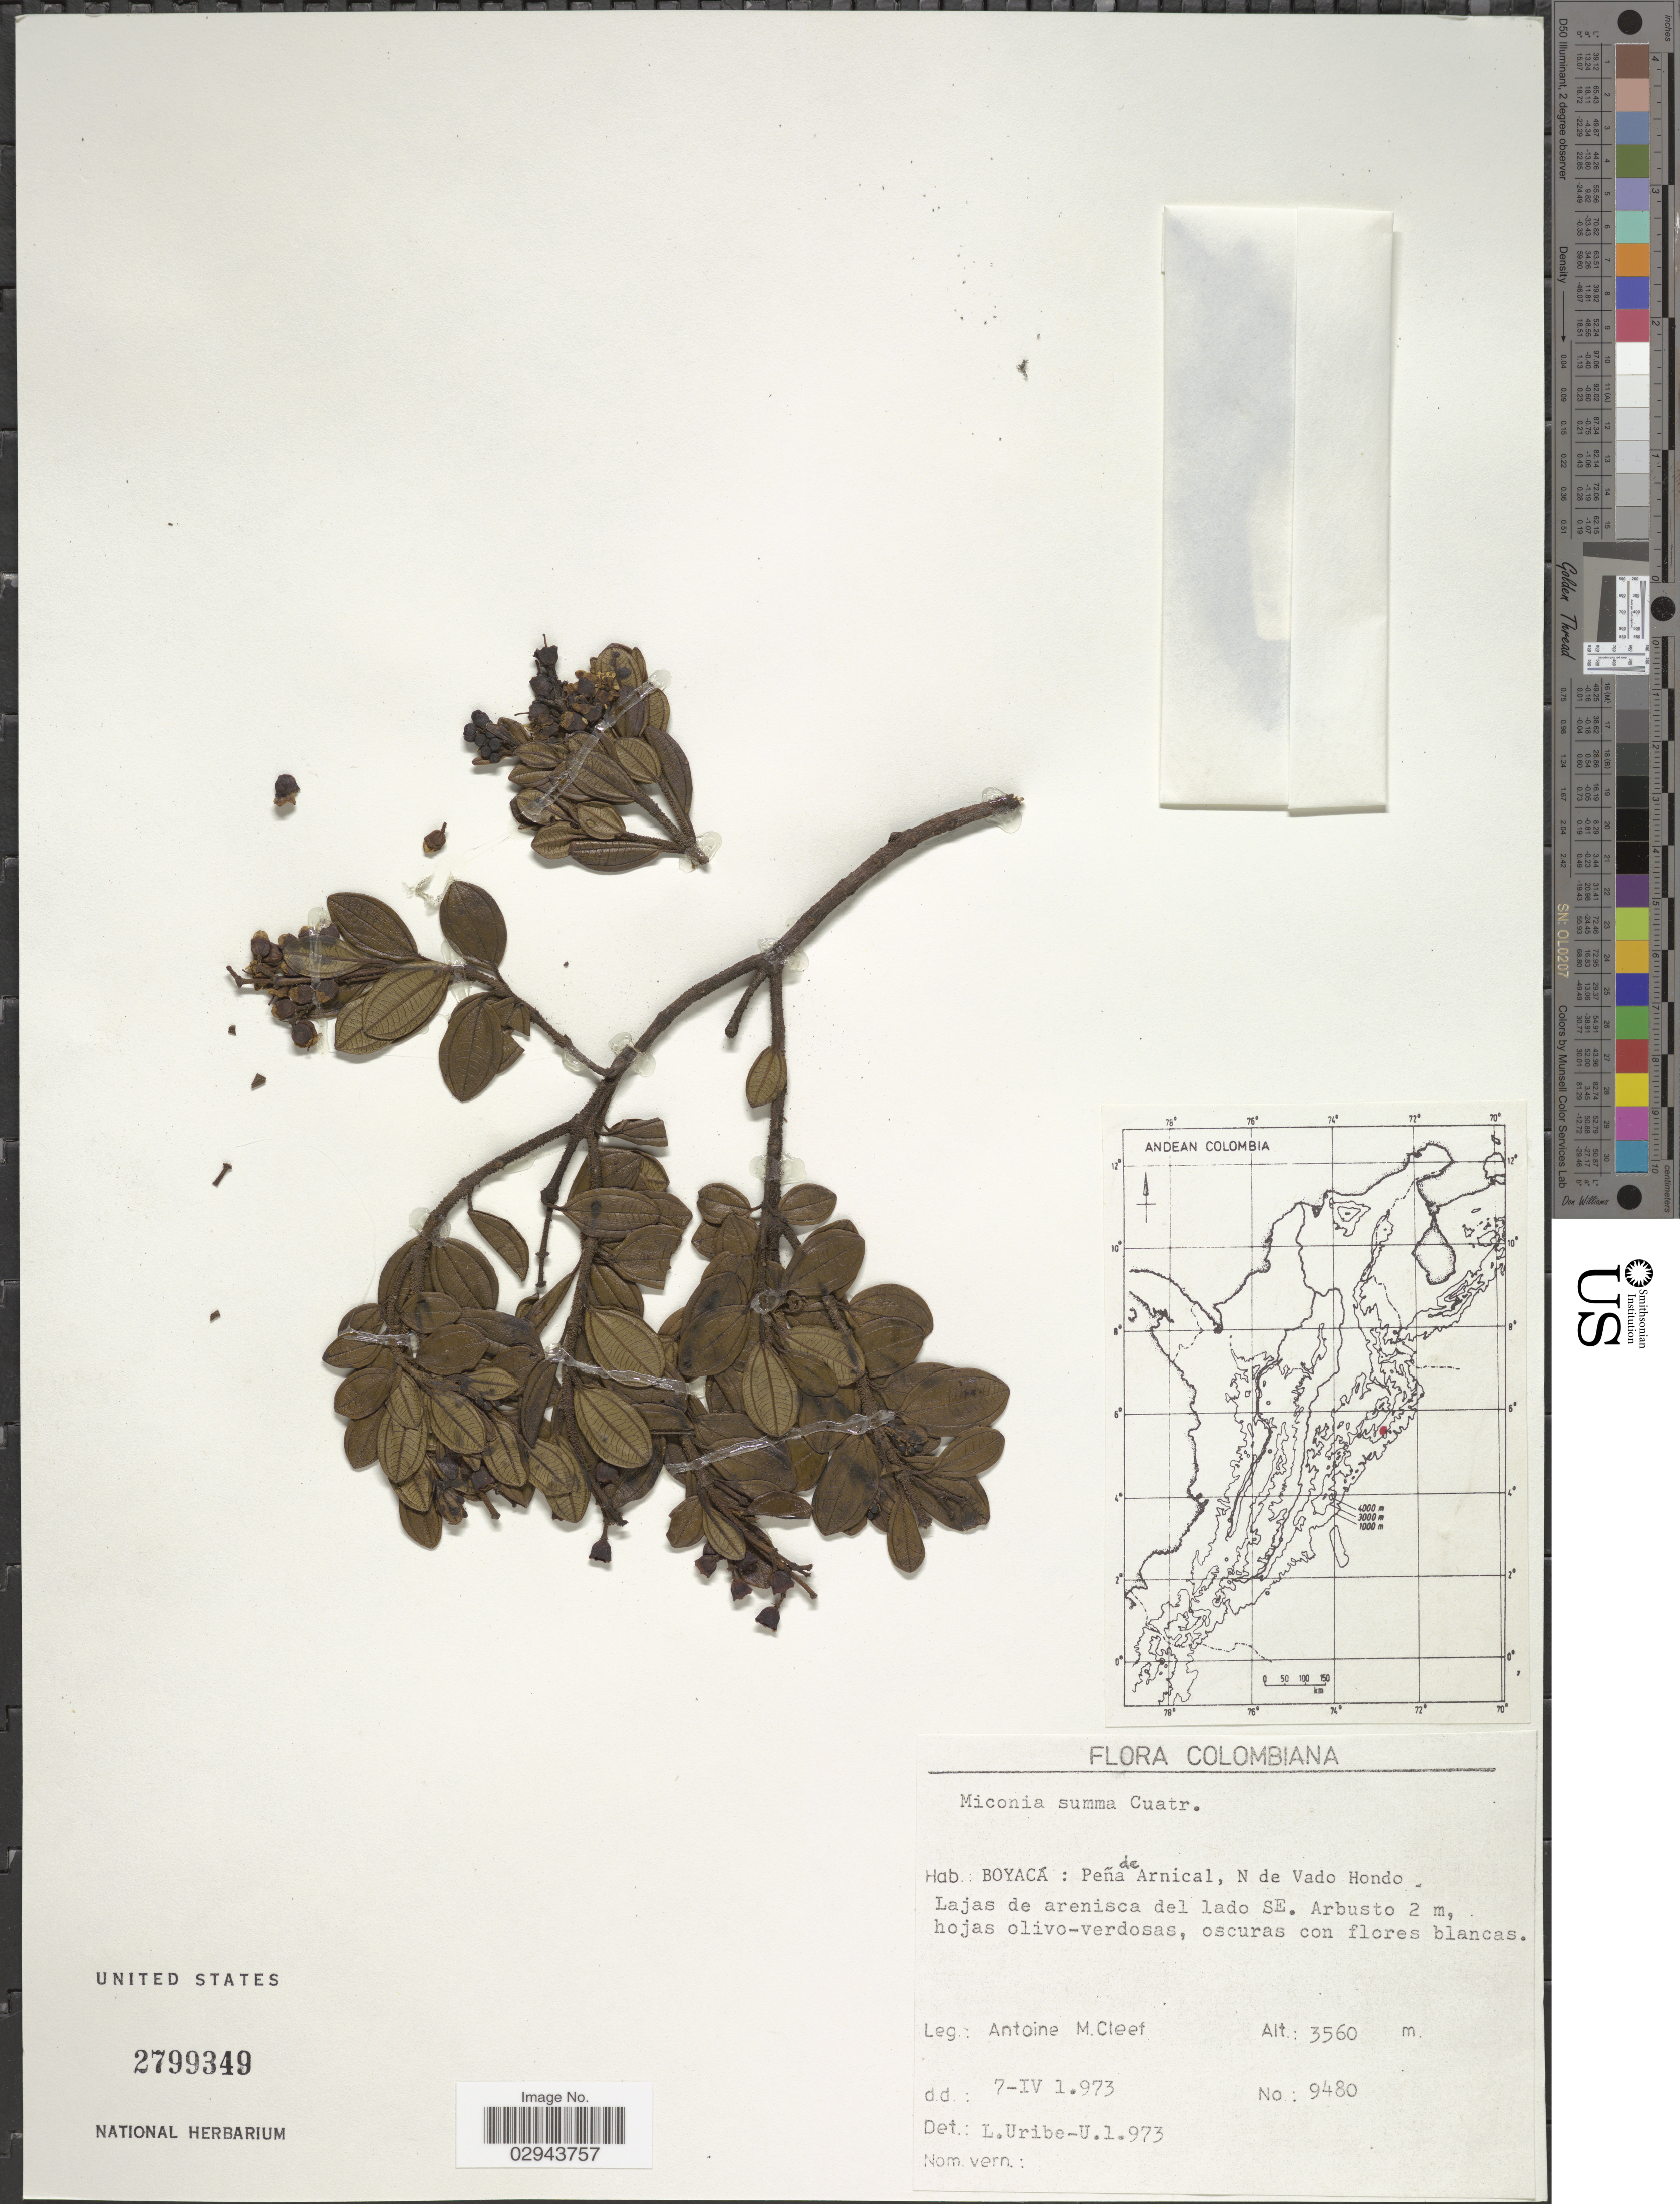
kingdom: Plantae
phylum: Tracheophyta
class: Magnoliopsida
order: Myrtales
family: Melastomataceae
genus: Miconia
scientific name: Miconia summa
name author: Cuatrec.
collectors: A. M. Cleef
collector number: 1973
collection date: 1973-04-07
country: Colombia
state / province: Boyacá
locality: Peña de Arnical, N de Vado Hondo. Lajas de arenisca del lado SE.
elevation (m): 3560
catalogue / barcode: US 2799349